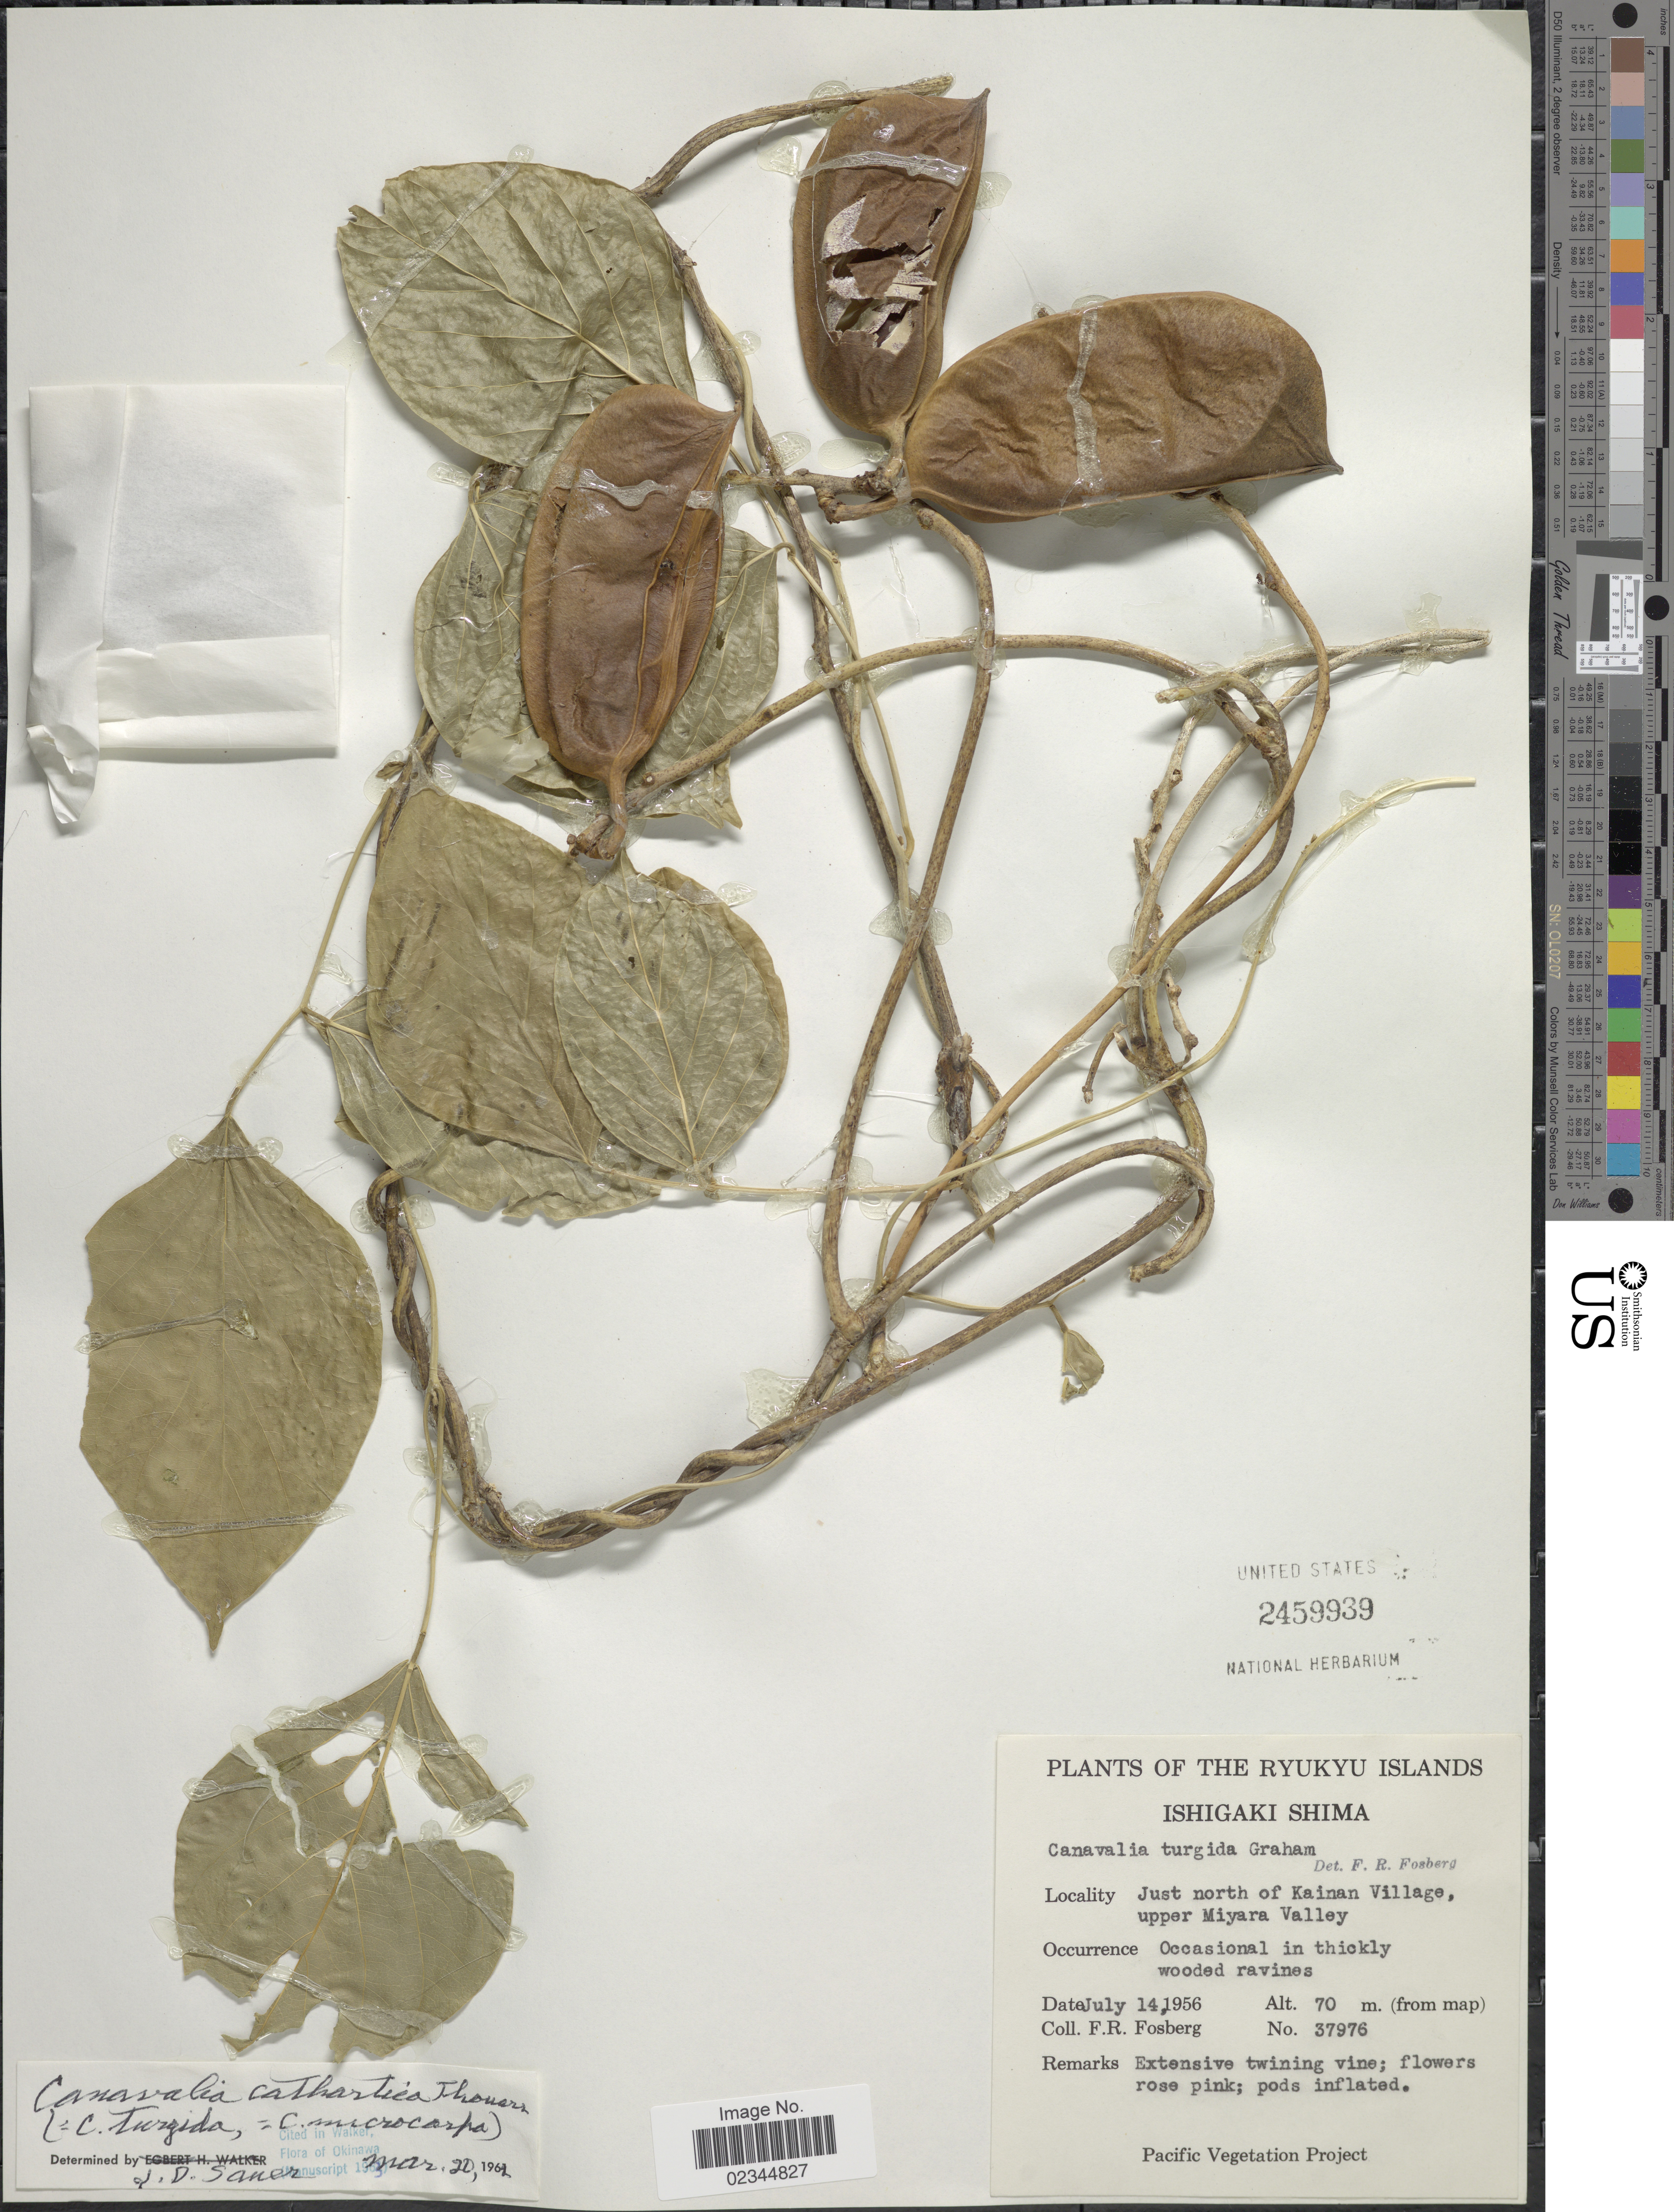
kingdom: Plantae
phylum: Tracheophyta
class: Magnoliopsida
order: Fabales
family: Fabaceae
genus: Canavalia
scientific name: Canavalia cathartica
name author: Thouars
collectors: F. R. Fosberg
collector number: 37976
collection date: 1956-07-14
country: Japan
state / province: Okinawa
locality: Ryukyu Islands. Ishigaki Shima. Just north of Kainan Village, upper Miyara Valley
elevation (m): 70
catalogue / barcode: US 2459939